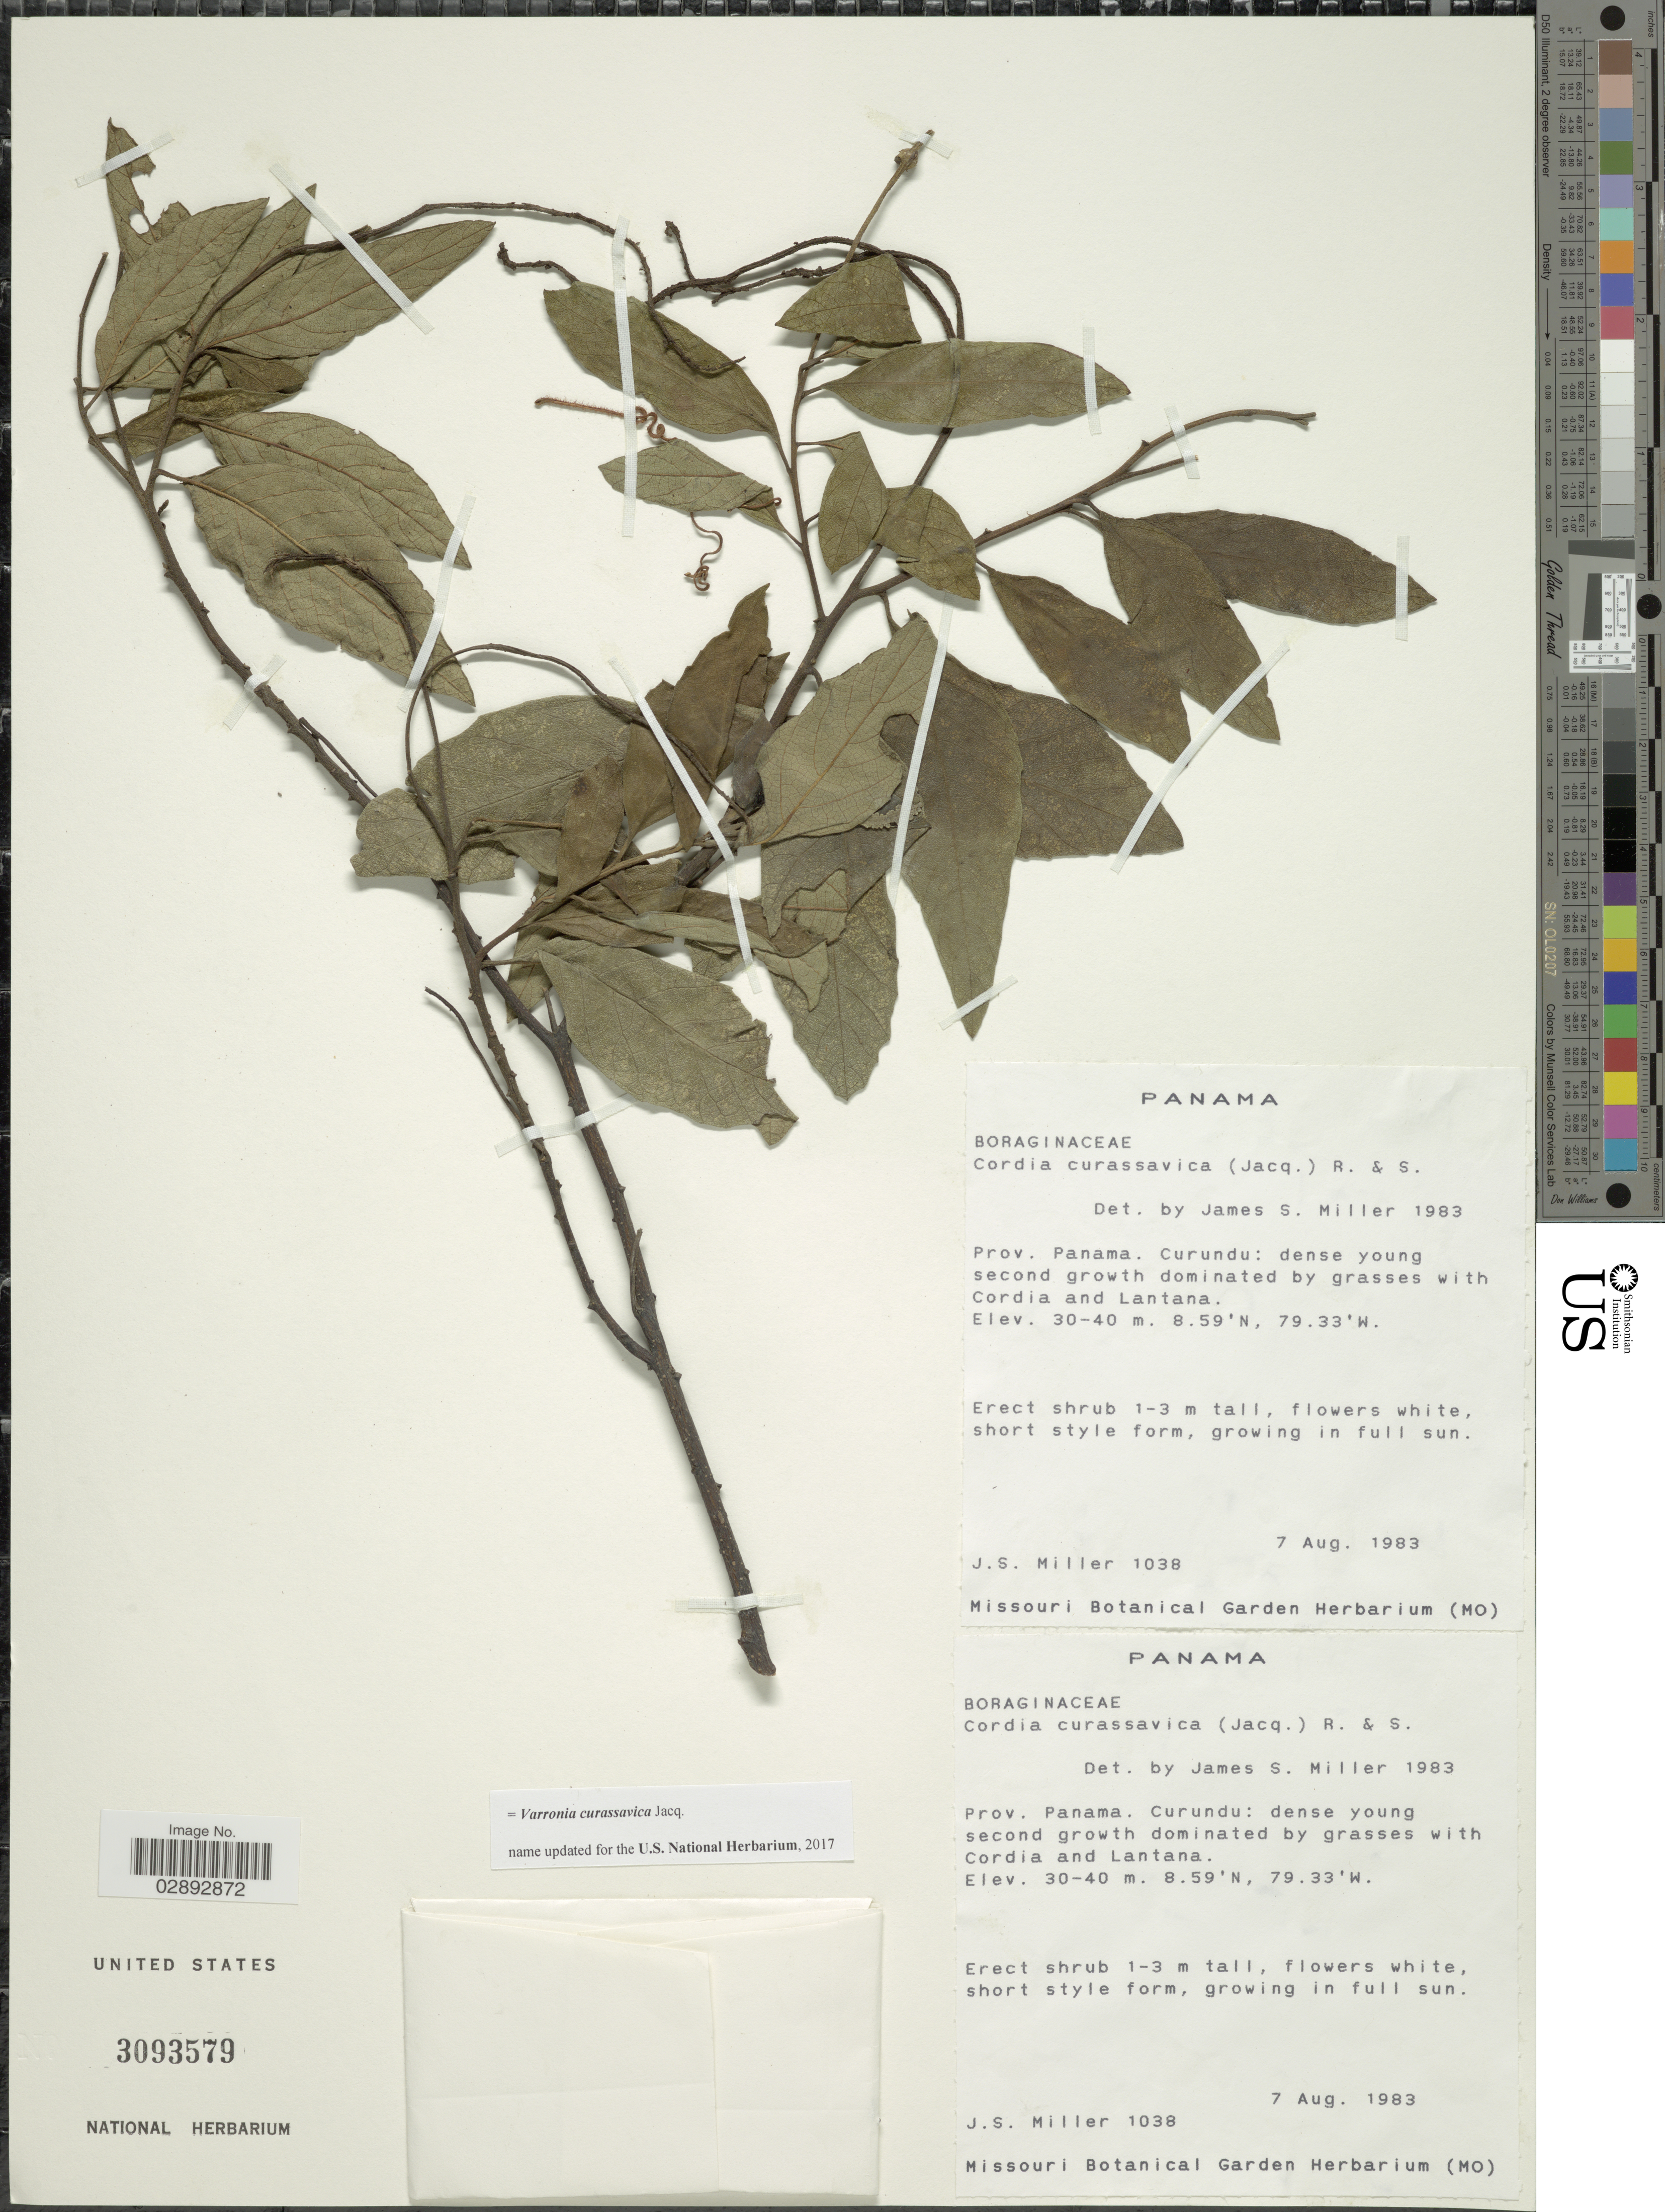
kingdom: Plantae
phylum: Tracheophyta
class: Magnoliopsida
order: Boraginales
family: Cordiaceae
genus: Varronia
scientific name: Varronia curassavica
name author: Jacq.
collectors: J. S. Miller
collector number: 1038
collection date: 1983-08-07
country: Panama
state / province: Panamá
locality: Prov. Panama. Curundu.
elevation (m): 30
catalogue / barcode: US 3093579